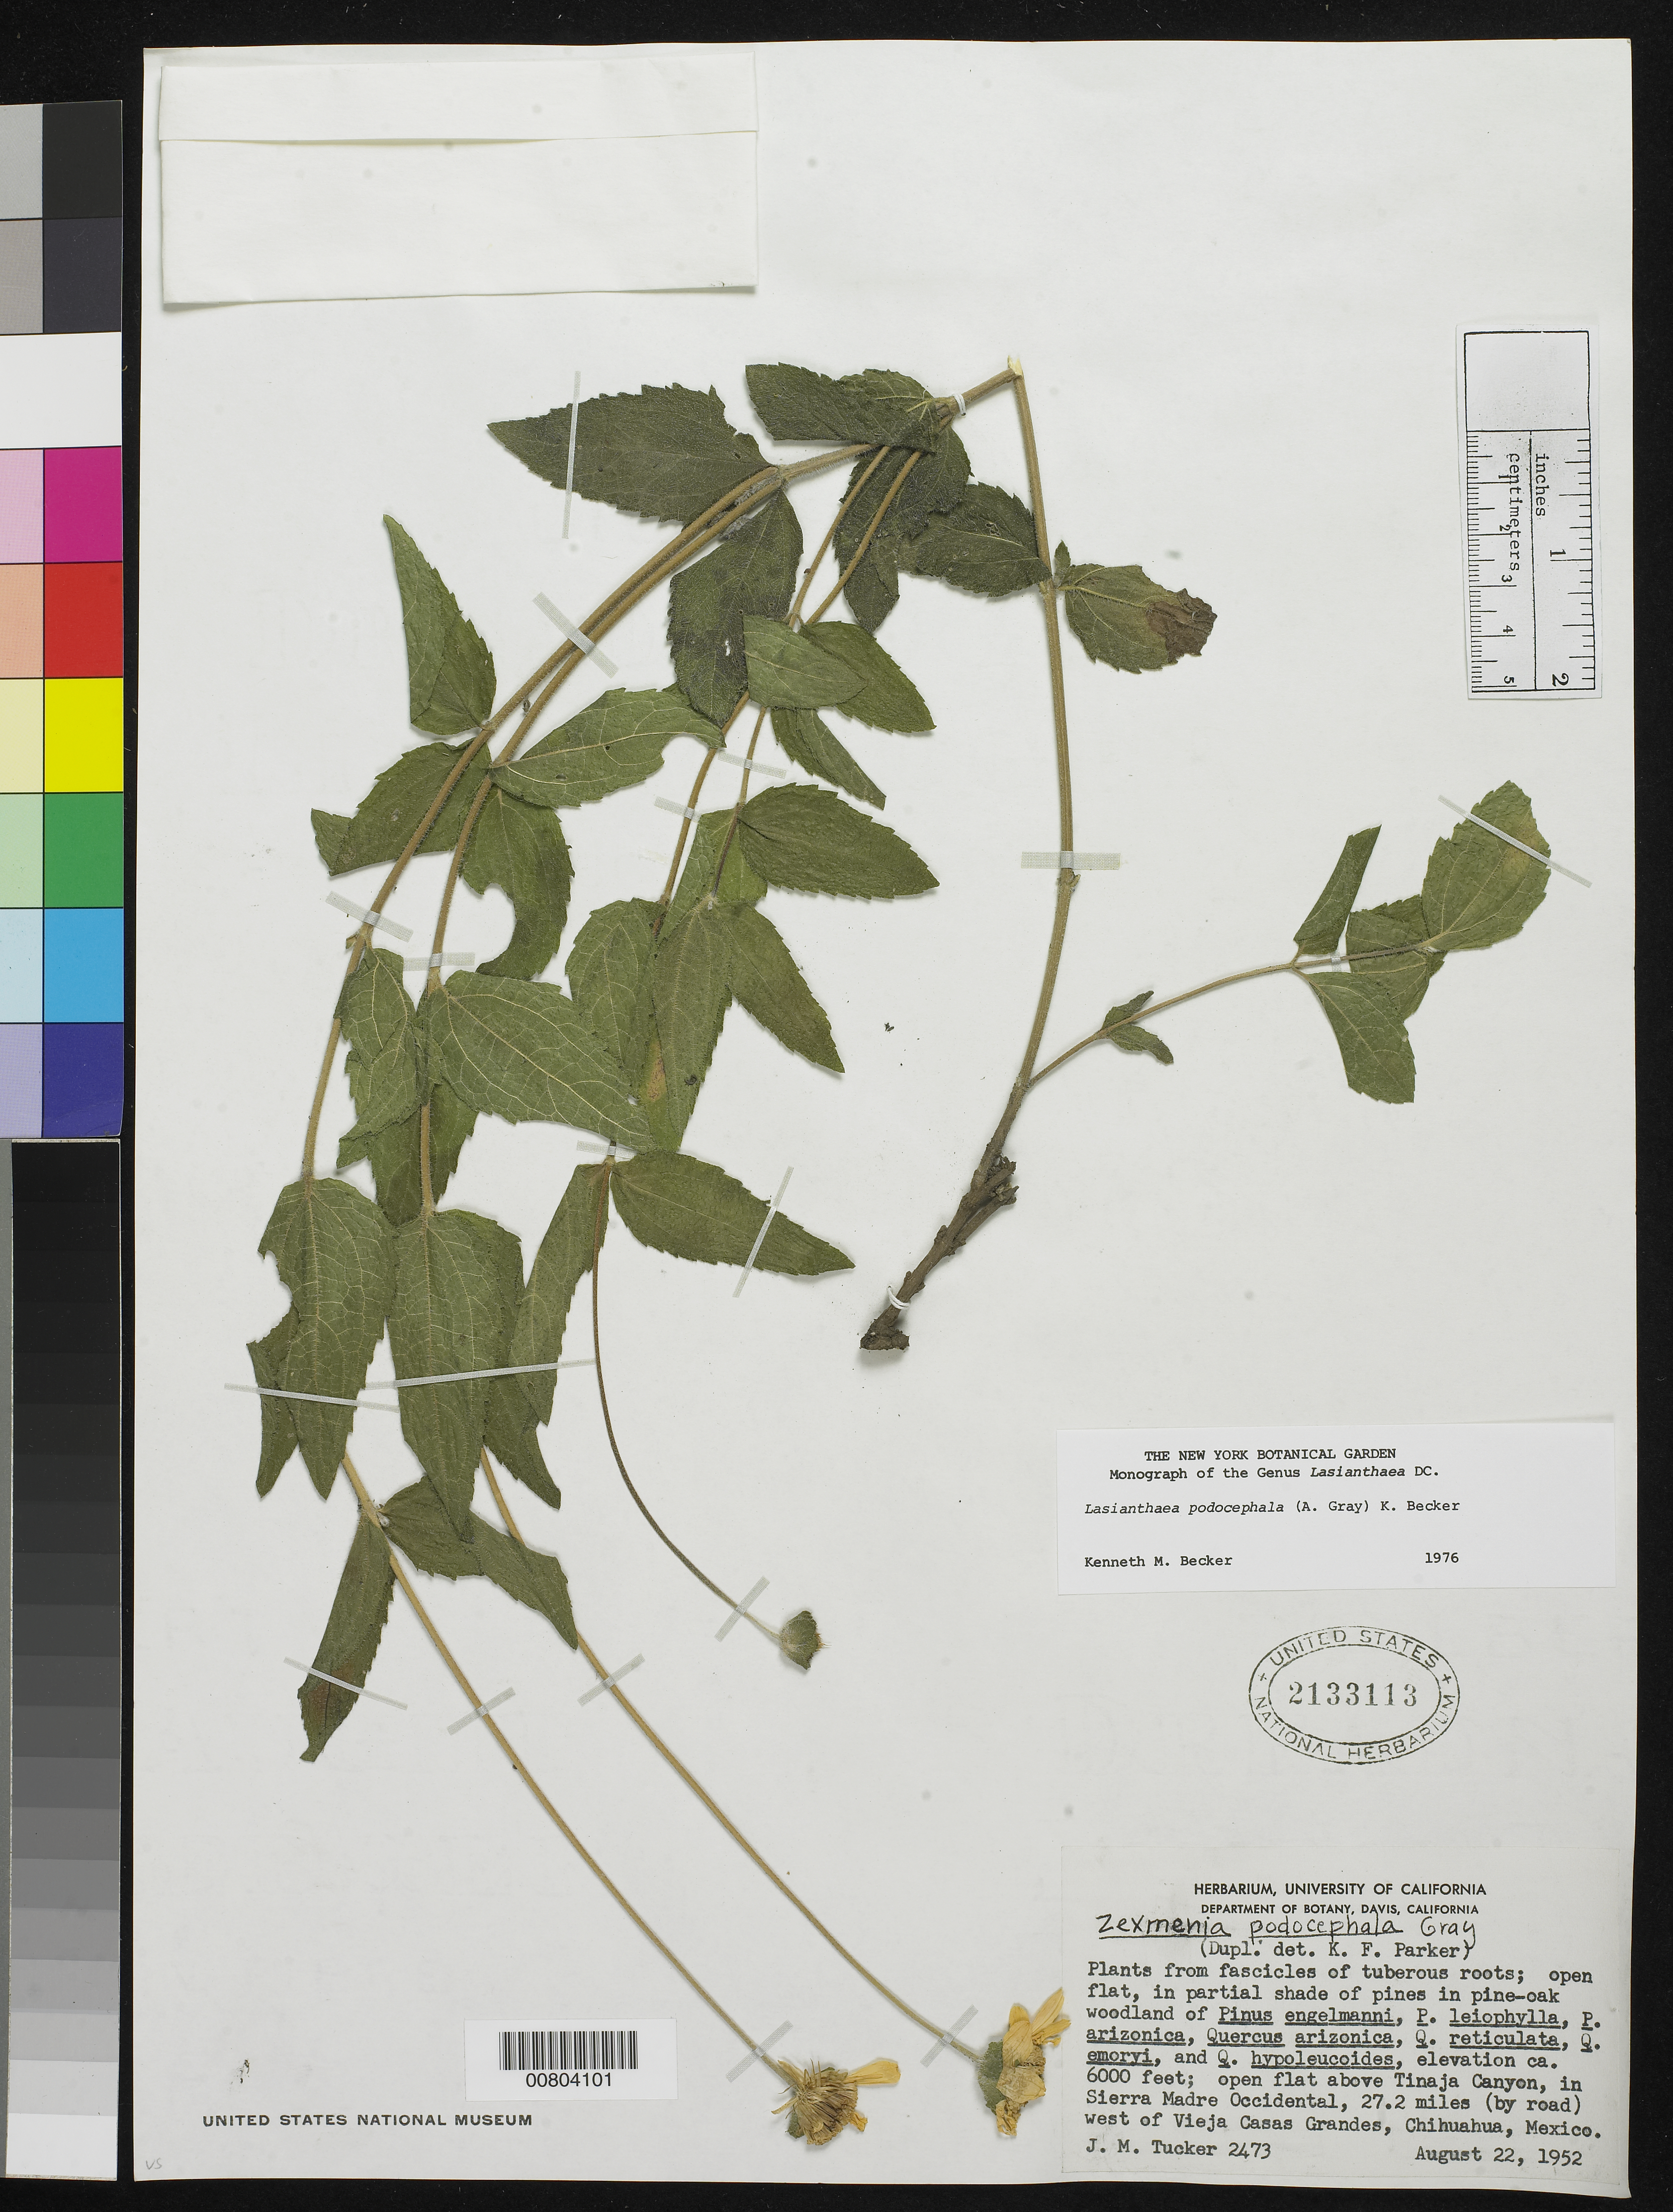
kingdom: Plantae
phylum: Tracheophyta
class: Magnoliopsida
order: Asterales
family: Asteraceae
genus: Lasianthaea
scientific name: Lasianthaea podocephala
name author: (A. Gray) K.M. Becker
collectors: J. M. Tucker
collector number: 2473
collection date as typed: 22 Aug 1952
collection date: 1952-08-22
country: Mexico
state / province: Chihuahua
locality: Open flat above Tinaja Canyon, in Sierra Madre Occidental, 27.2 miles (by road) west of Viejo Casas Grandes, Chihuahua.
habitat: Open flat in partial shade of Pines in Pine-Oak woodland of Pinus engelmanni, P. leiophylla, P. arizonica, Quercus Arizonica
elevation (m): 1829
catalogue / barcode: US 2133113